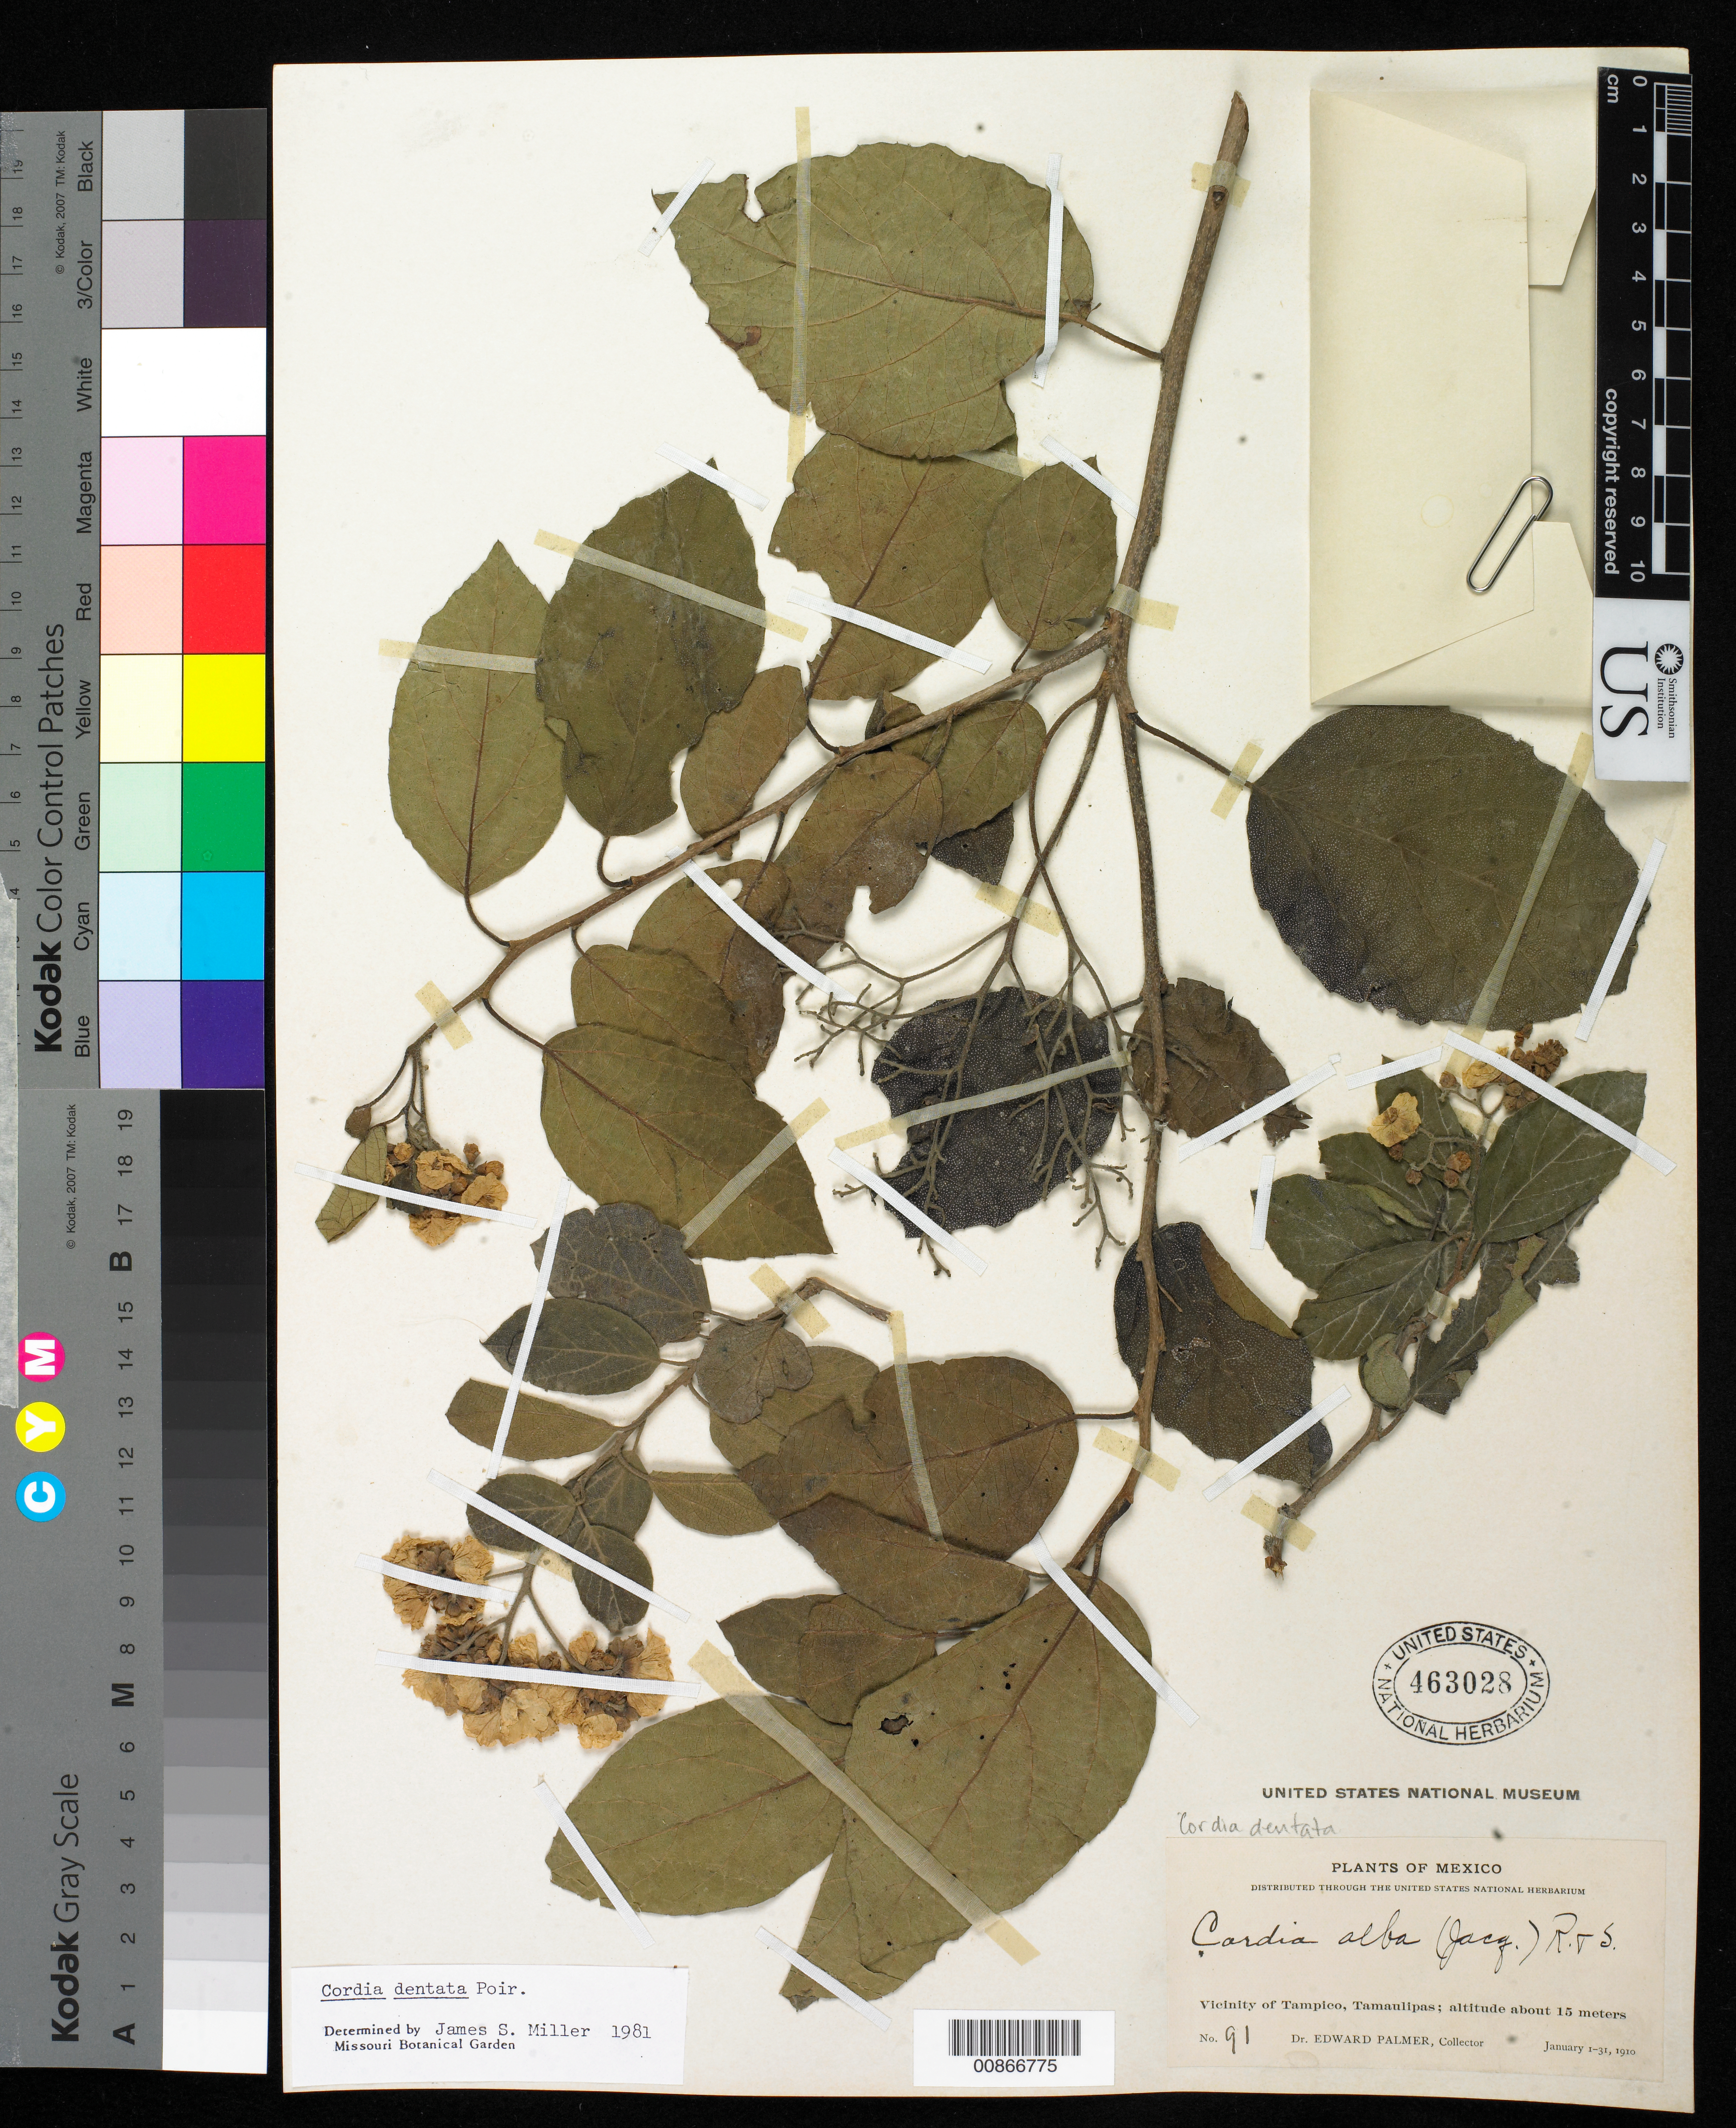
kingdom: Plantae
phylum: Tracheophyta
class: Magnoliopsida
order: Boraginales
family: Cordiaceae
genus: Cordia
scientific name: Cordia dentata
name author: Poir.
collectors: E. Palmer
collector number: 91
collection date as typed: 01 Jan 1910 to 31 Jan 1910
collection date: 1910-01-01/1910-01-31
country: Mexico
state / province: Tamaulipas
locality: Vicinity of Tampico, Tamaulipas.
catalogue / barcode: US 463028